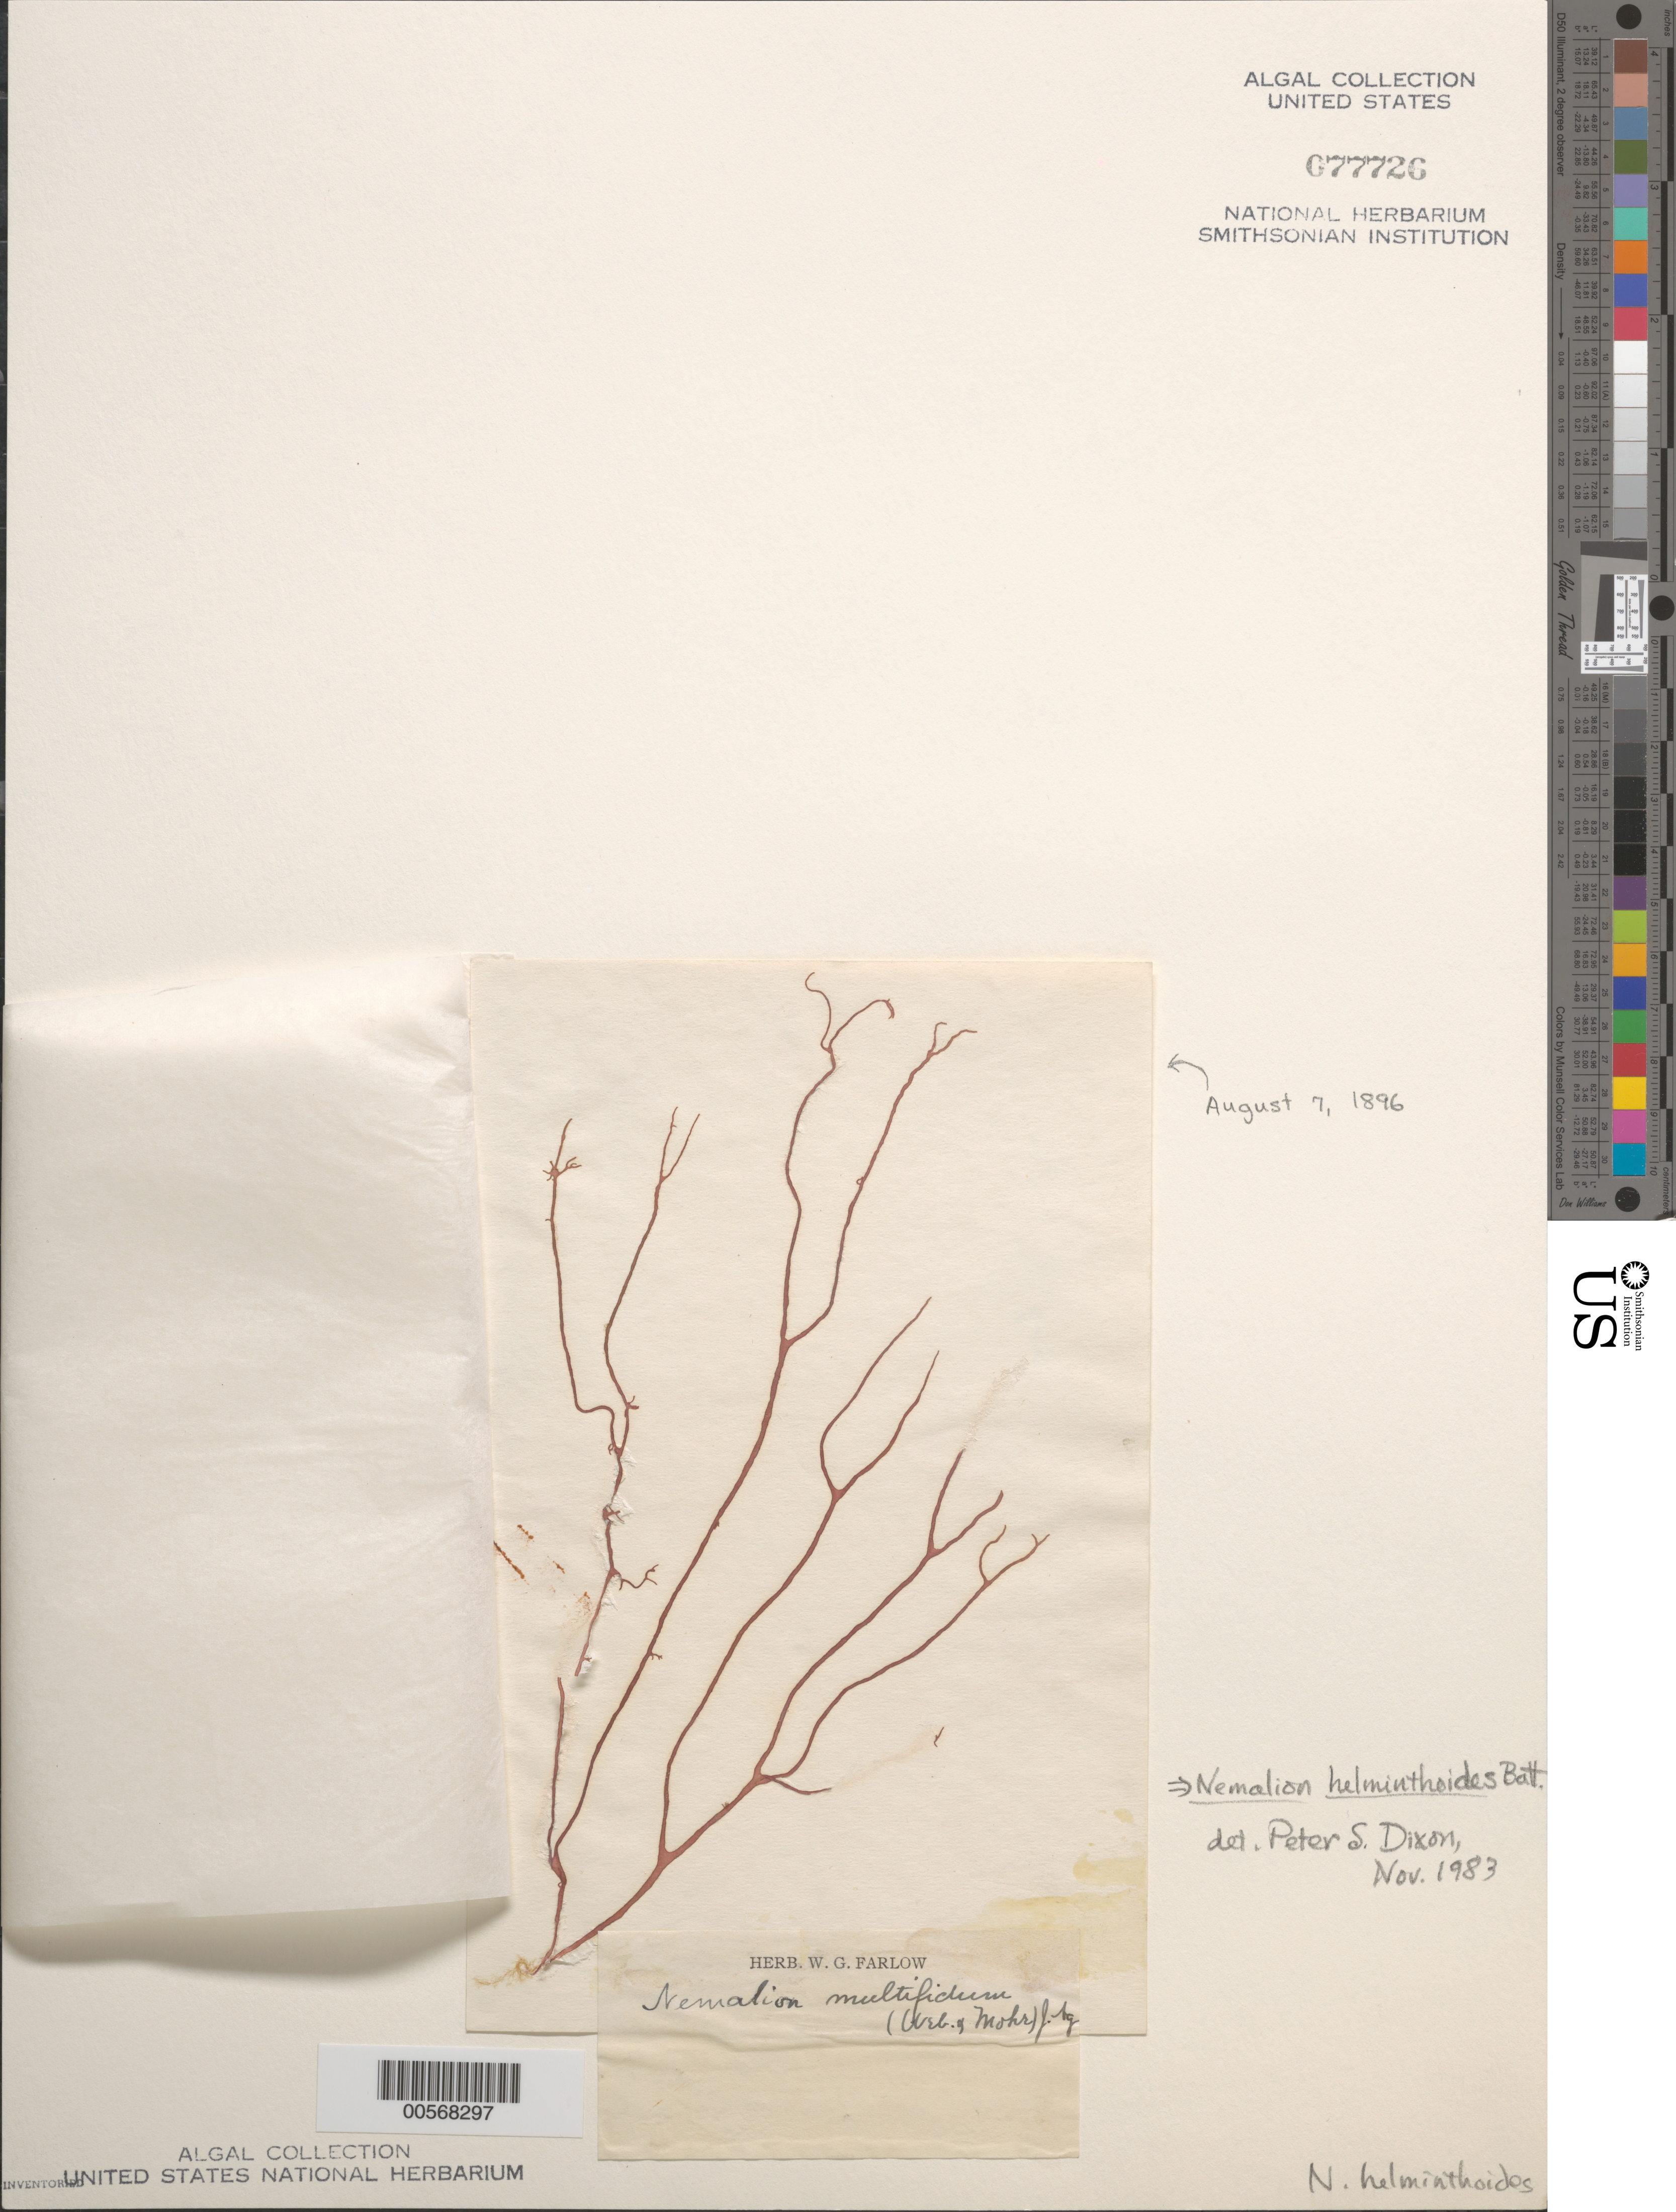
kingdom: Plantae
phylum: Rhodophyta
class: Florideophyceae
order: Nemaliales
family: Nemaliaceae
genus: Nemalion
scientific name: Nemalion multifidum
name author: (Lyngb.) Chauvin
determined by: Algae name updating Project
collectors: W. Farlow (Herbarium)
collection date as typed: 07 Aug 1896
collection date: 1896-08-07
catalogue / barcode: US 77726